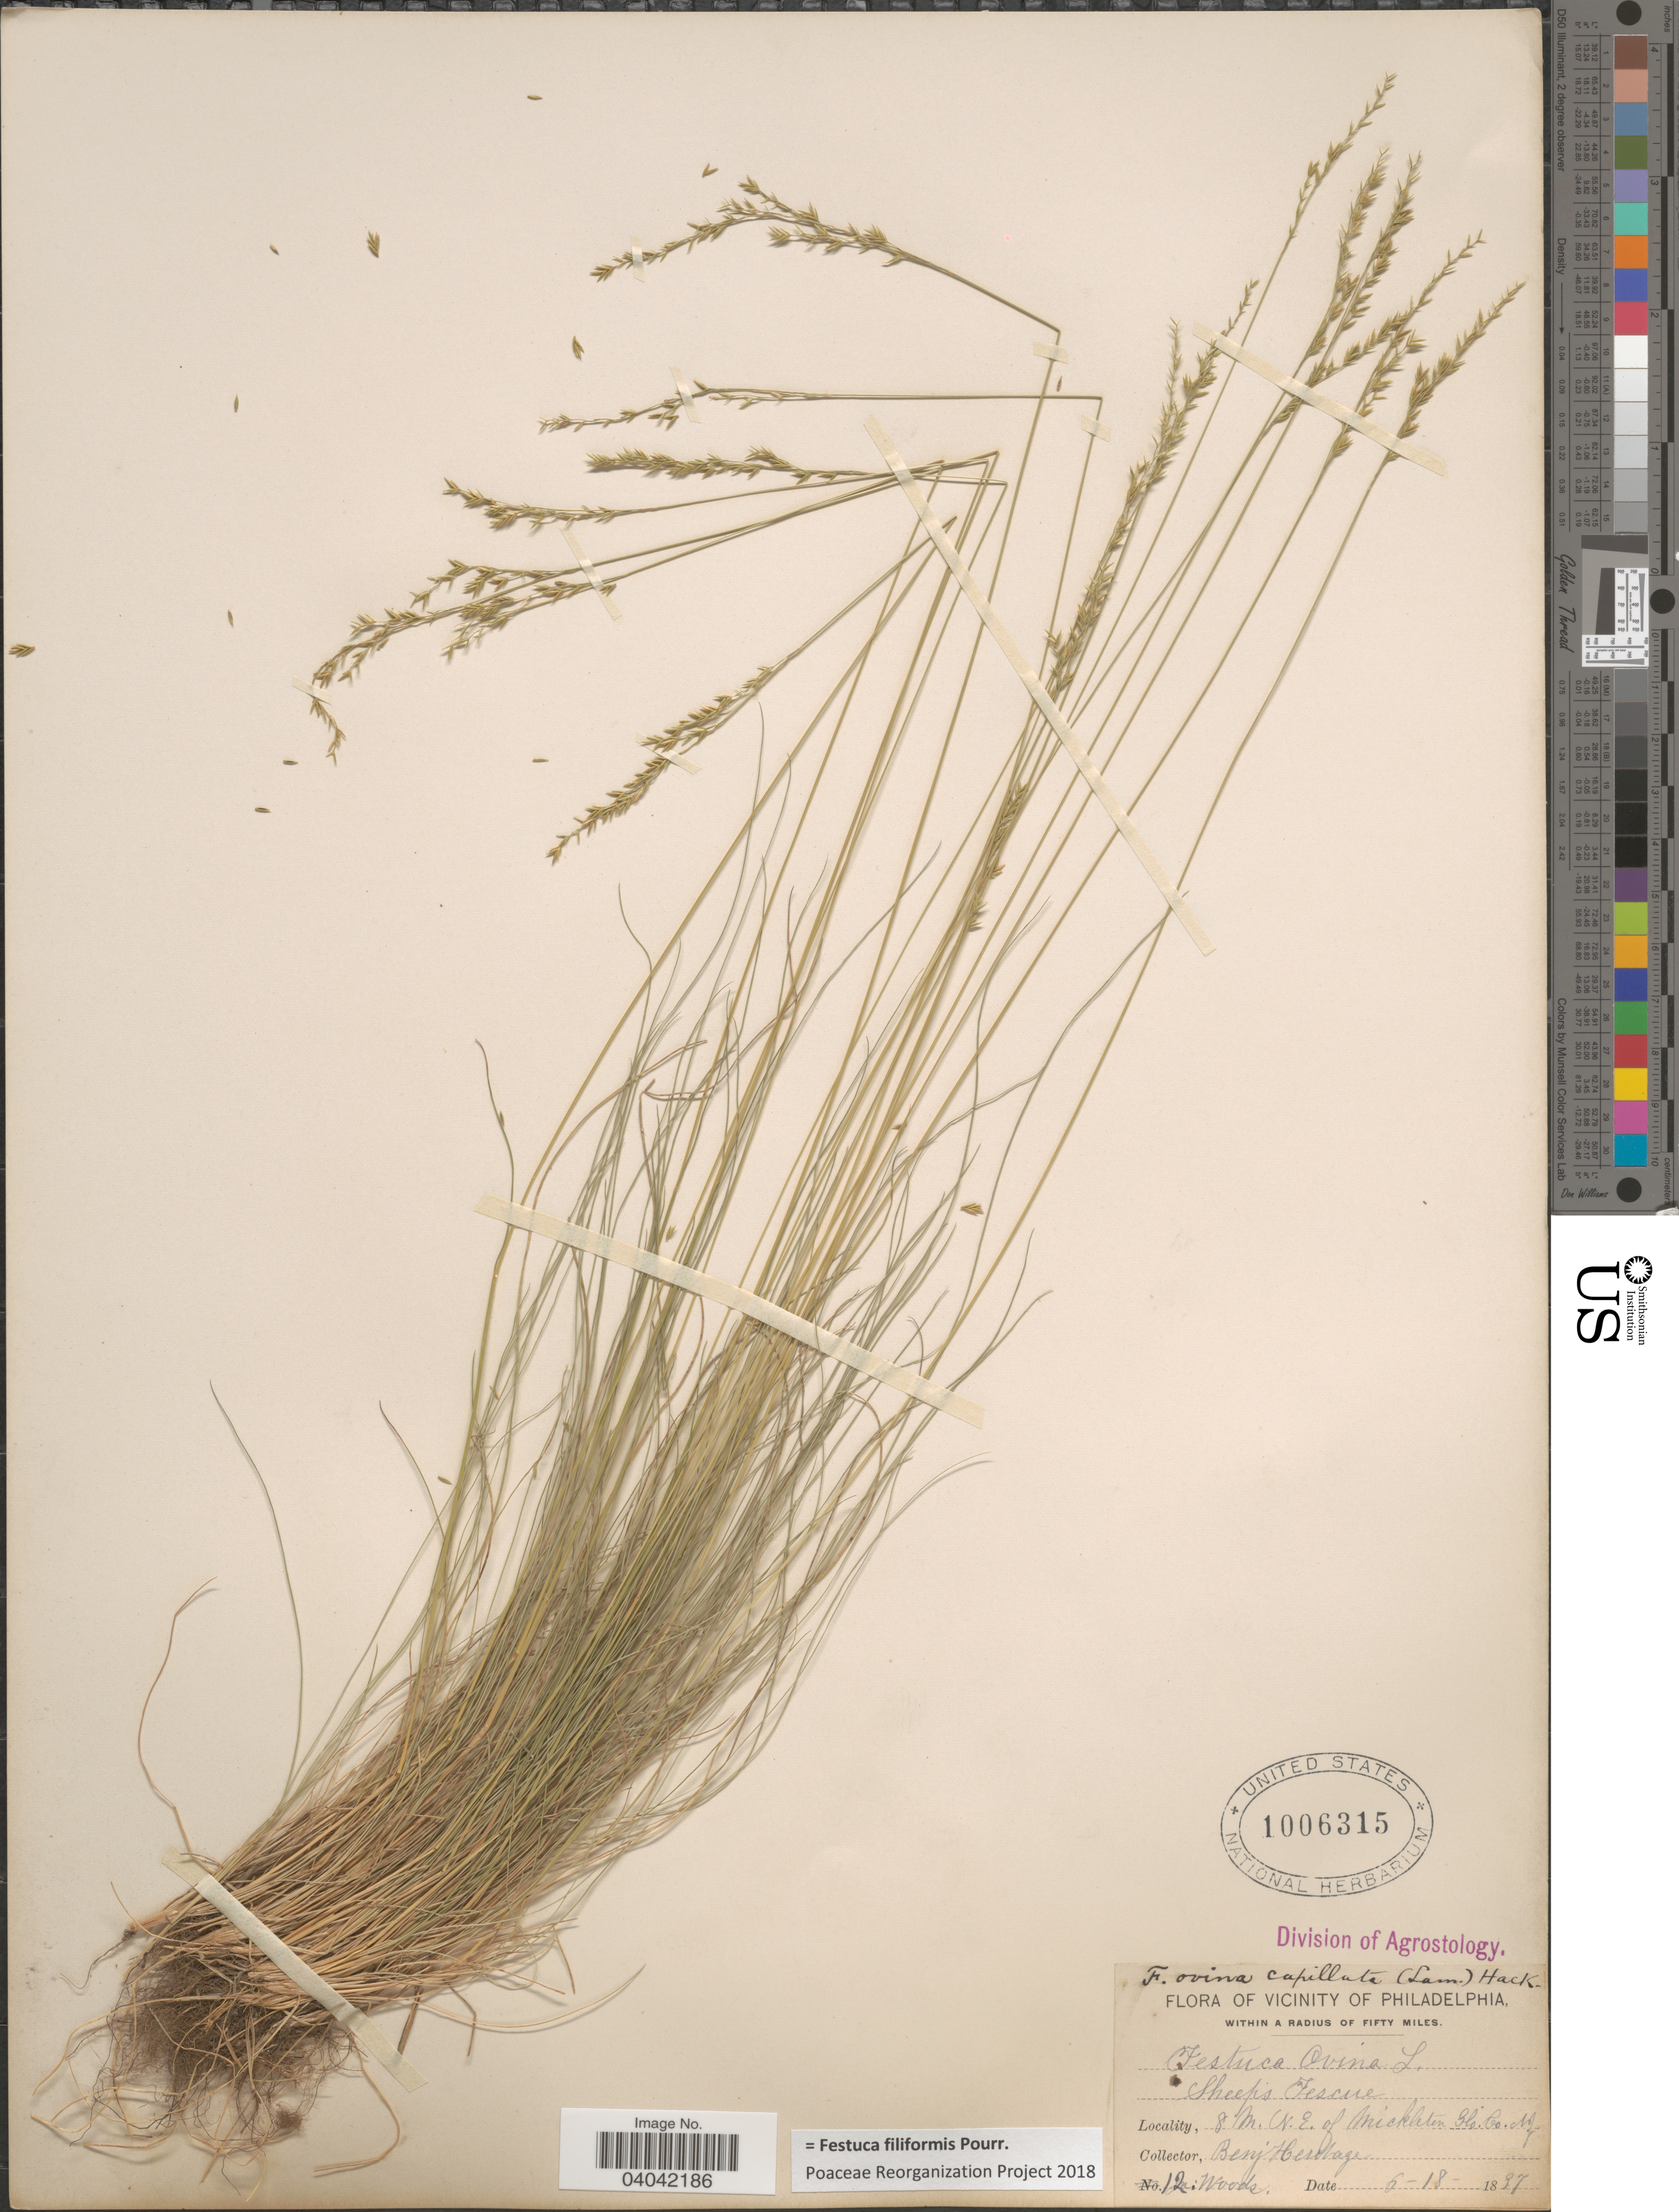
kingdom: Plantae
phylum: Tracheophyta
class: Liliopsida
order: Poales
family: Poaceae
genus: Festuca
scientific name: Festuca filiformis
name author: Pourr.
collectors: Benj. Heritage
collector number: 12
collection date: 1837-06-18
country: United States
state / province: New Jersey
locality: Vicinity of Philadephia. Within a Radius of Fifty Miles. 8 m. N.E. of Mickleton Glo. Co.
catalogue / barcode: US 1006315